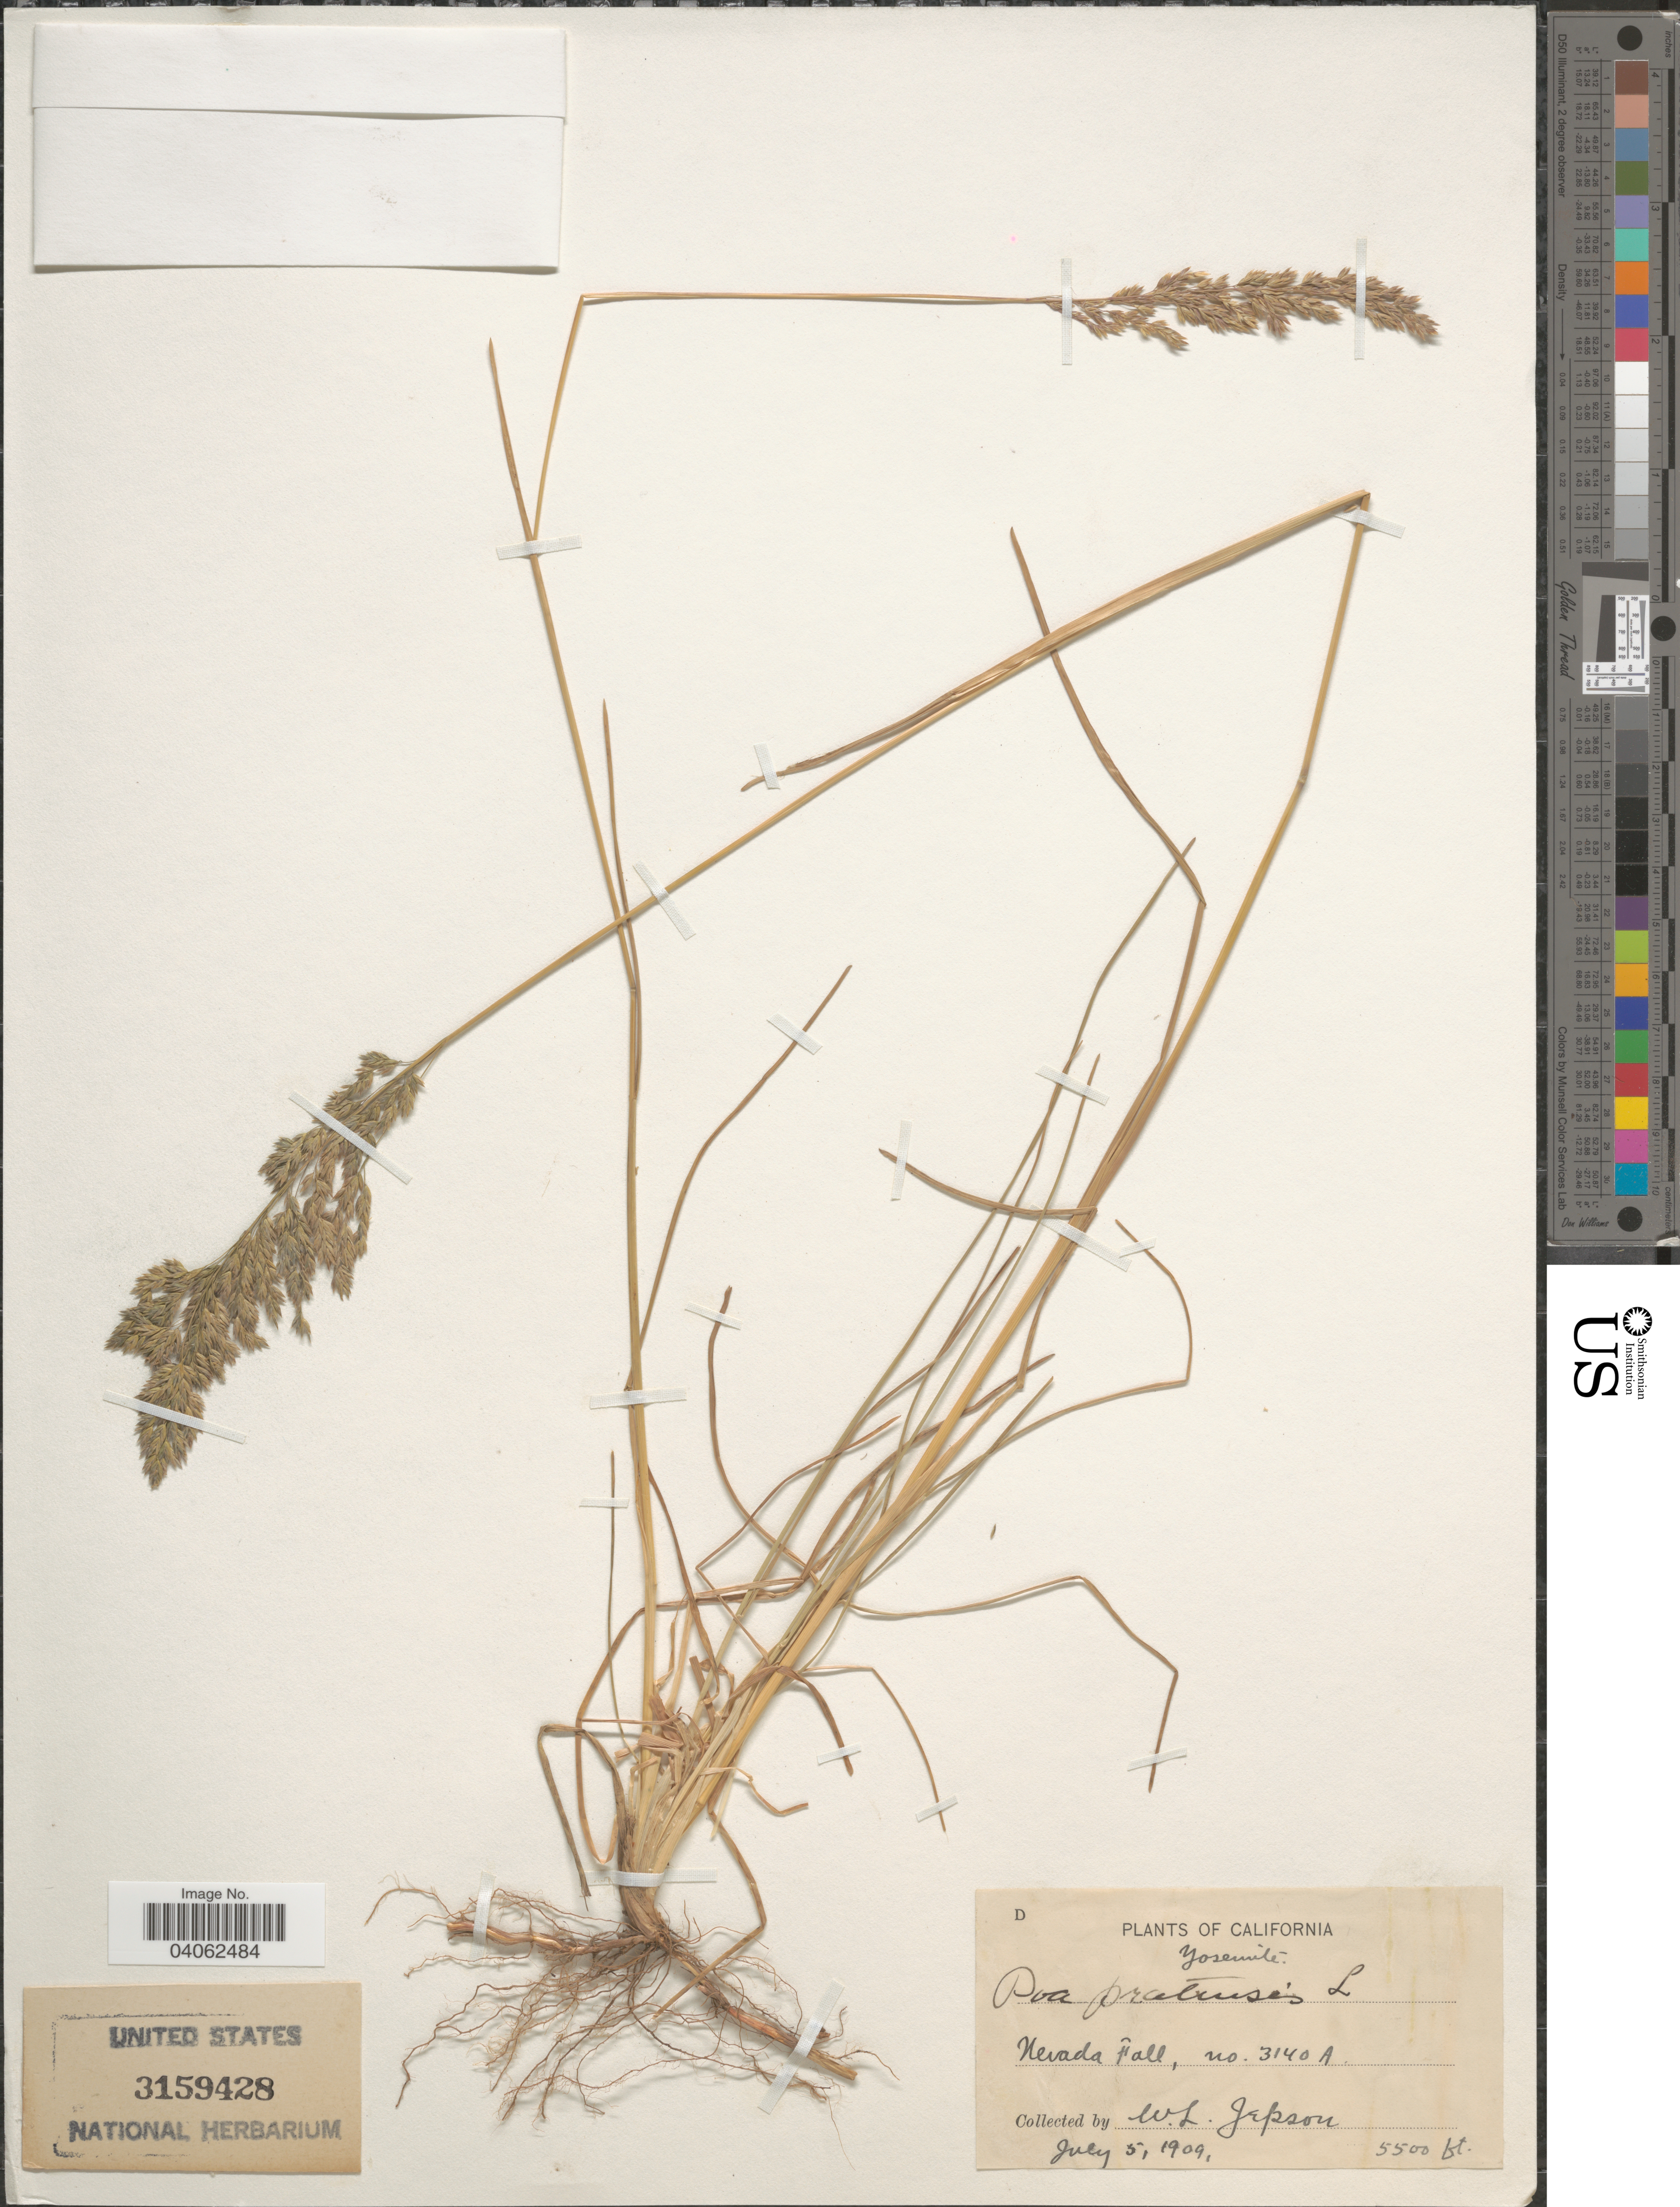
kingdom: Plantae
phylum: Tracheophyta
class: Liliopsida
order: Poales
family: Poaceae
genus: Poa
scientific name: Poa pratensis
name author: L.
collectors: W. L. Jepson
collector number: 3140A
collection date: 1909-07-05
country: United States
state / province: California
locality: Nevada Fall.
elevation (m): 1676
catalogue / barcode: US 3159428